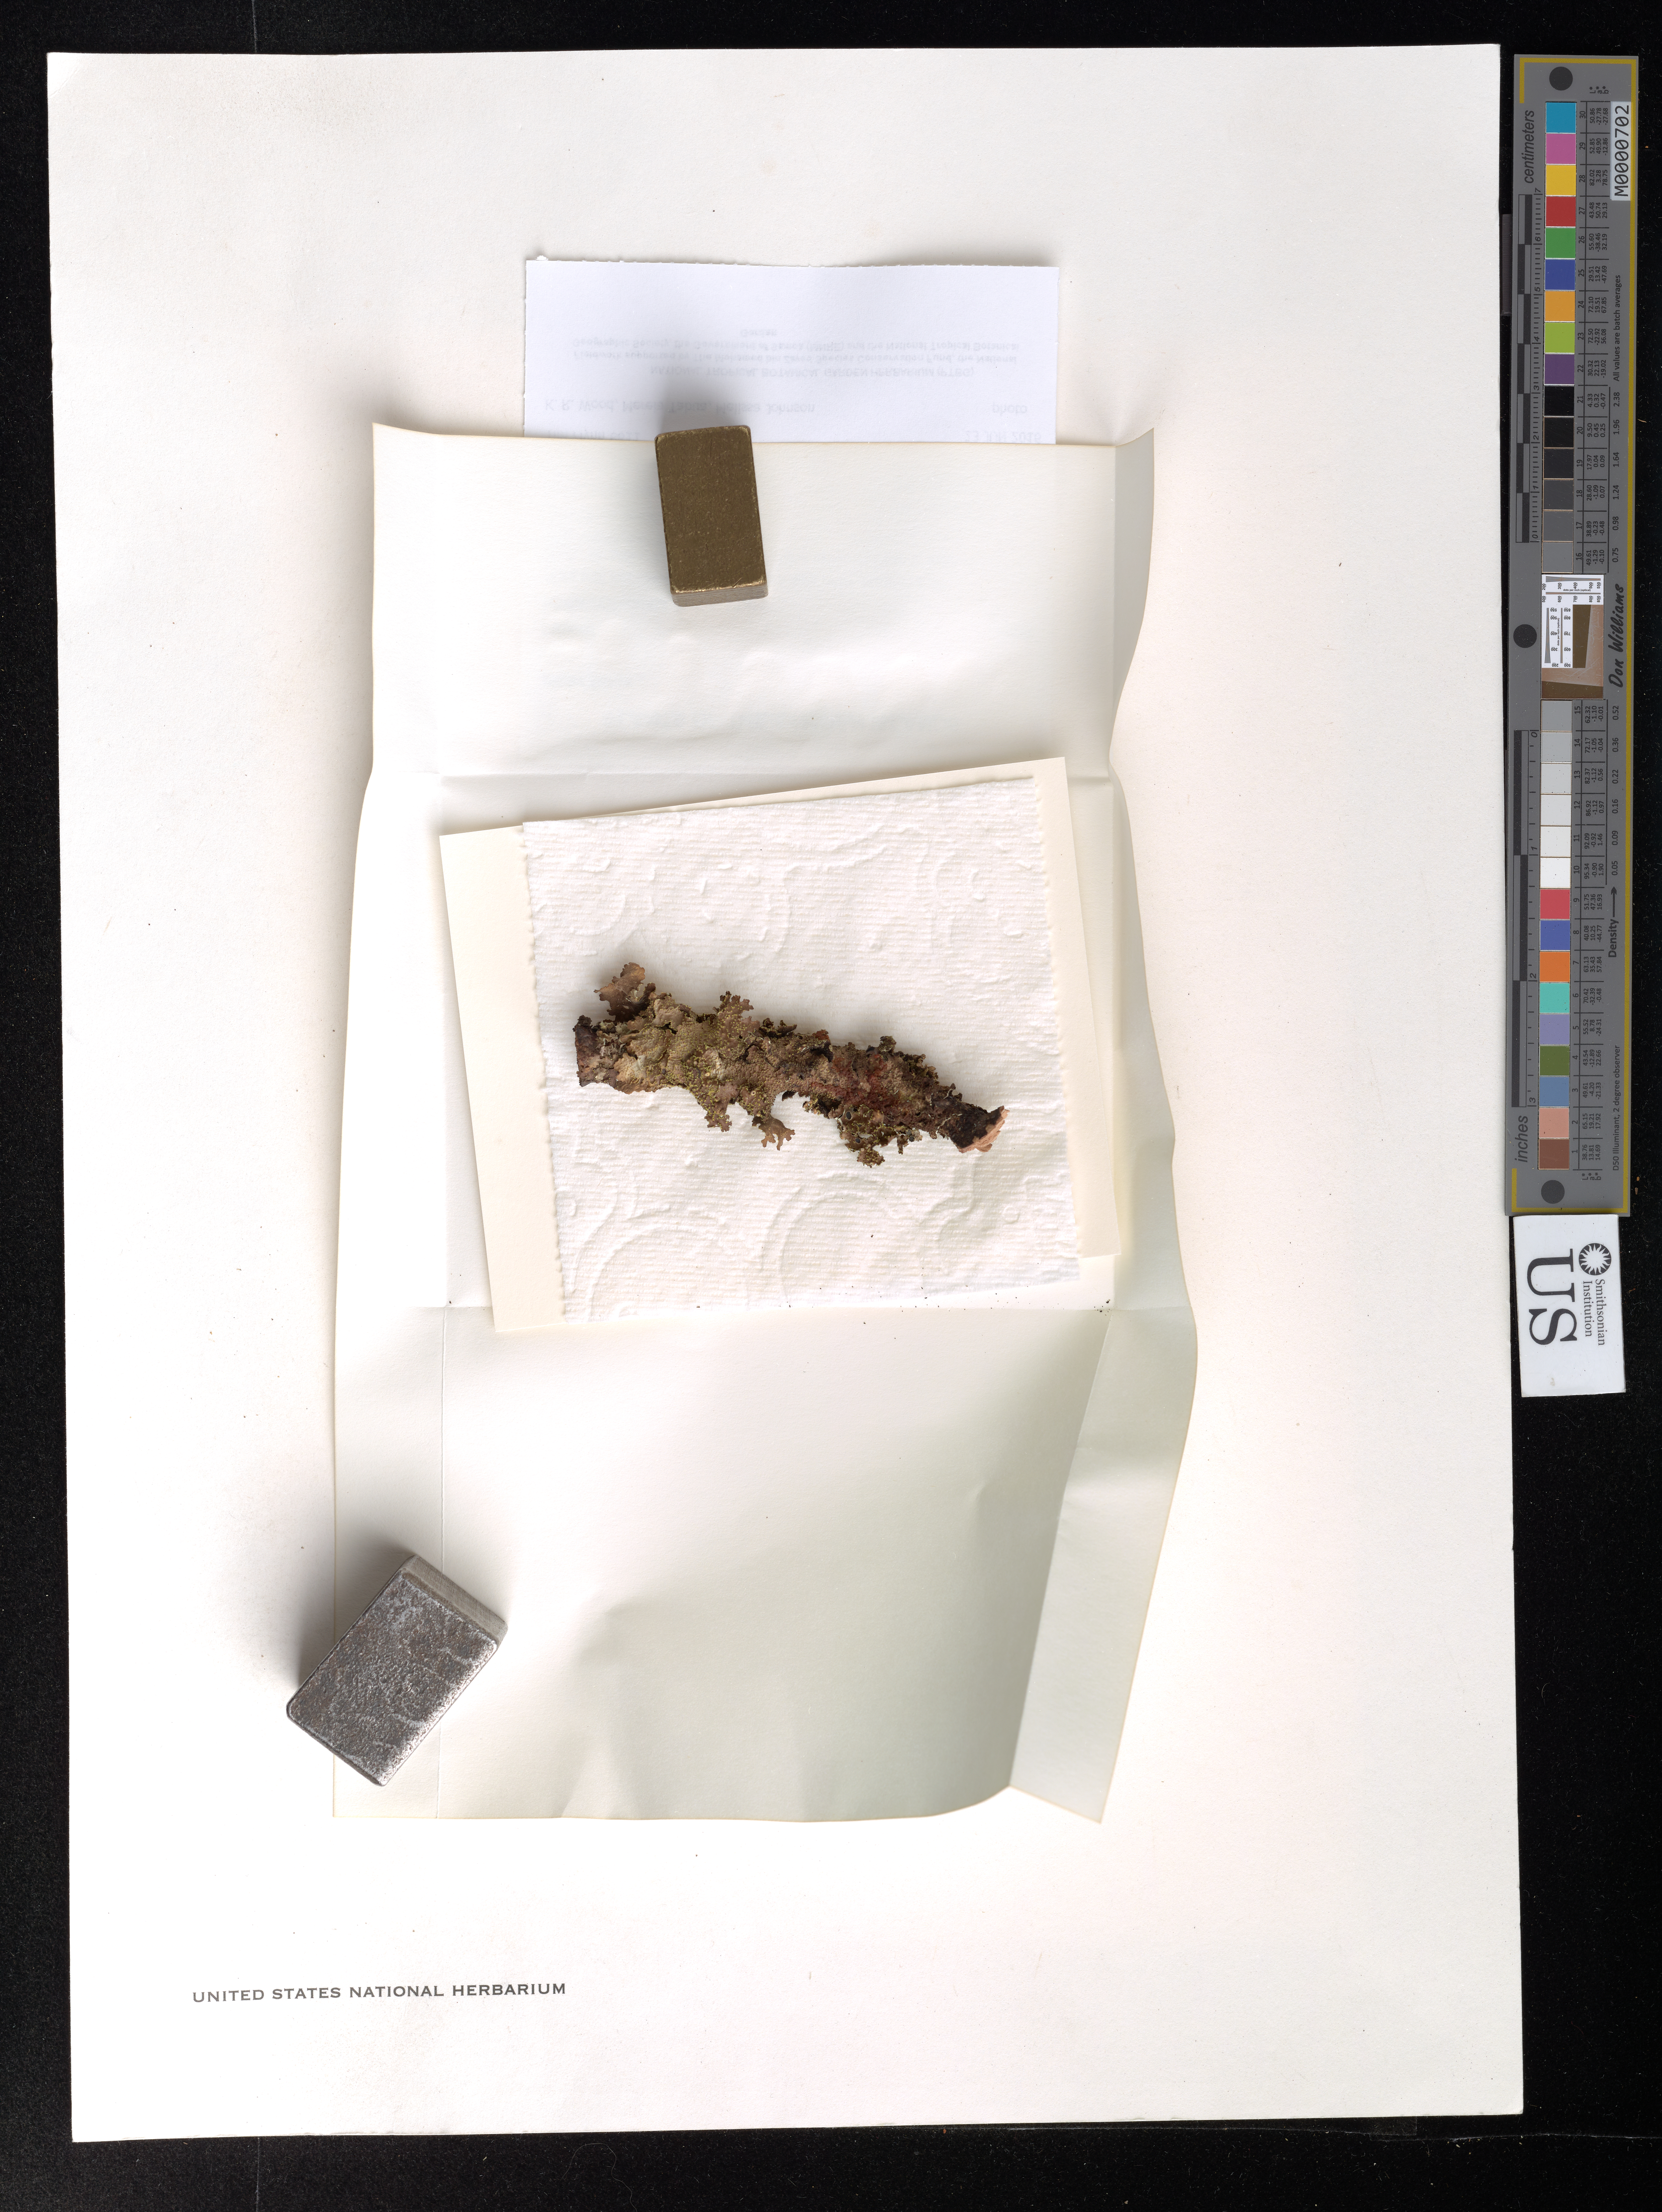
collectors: T. W. Flynn, K. R. Wood, M. Tabua & M. Johnson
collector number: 8611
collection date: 2016-06-23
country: Samoa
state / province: Gagaifomauga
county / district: Savaii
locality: Savaii. Trail just below cinder cone camp area of Mt. Mata o Le Afi.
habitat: Scrub vegetation over aa clinkers w/ Weinmannia, Cyrtandra, Vaccinium, Wikstroemia and Spiranthes.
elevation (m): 1615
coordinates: -13.606372, -172.505407